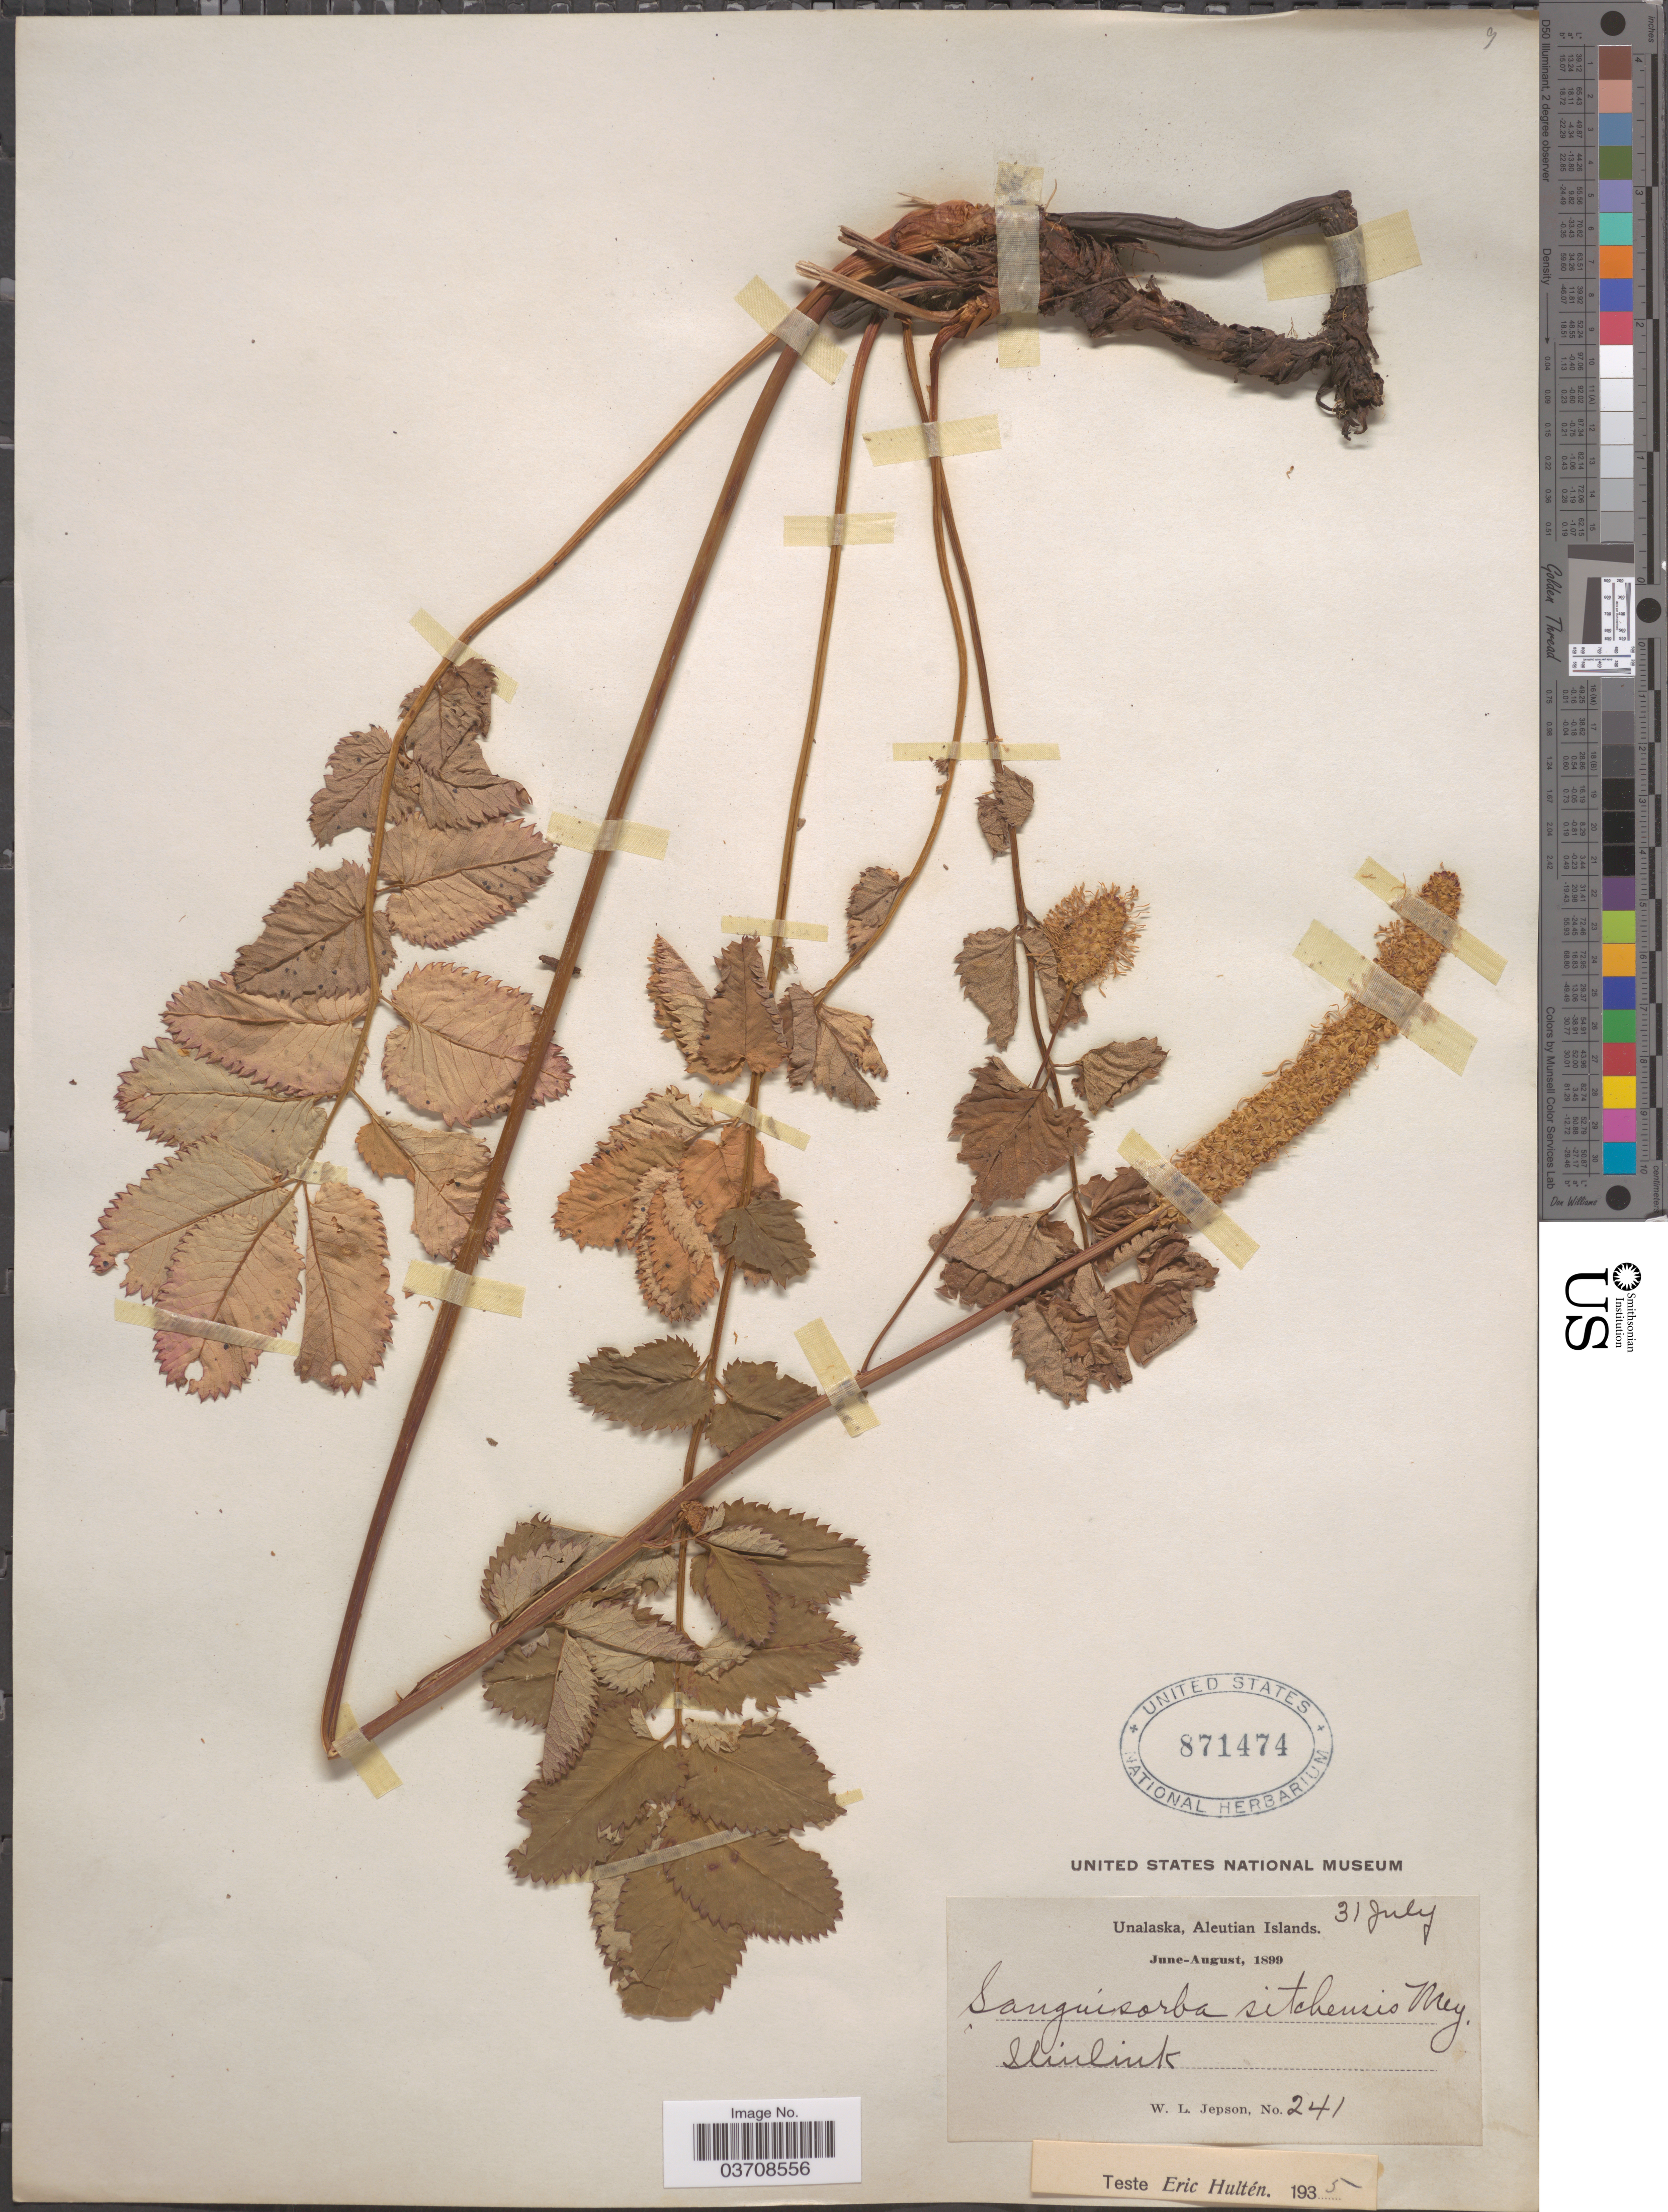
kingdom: Plantae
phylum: Tracheophyta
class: Magnoliopsida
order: Rosales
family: Rosaceae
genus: Sanguisorba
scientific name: Sanguisorba stipulata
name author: Raf.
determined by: Strong, Mark T., (BOT), Smithsonian Institution - National Museum of Natural History (UNITED STATES)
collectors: W. L. Jepson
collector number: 241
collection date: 1899-07-31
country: United States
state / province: Alaska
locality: Unalaska, Aleutian Islands. Iliuliuk.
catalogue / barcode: US 871474